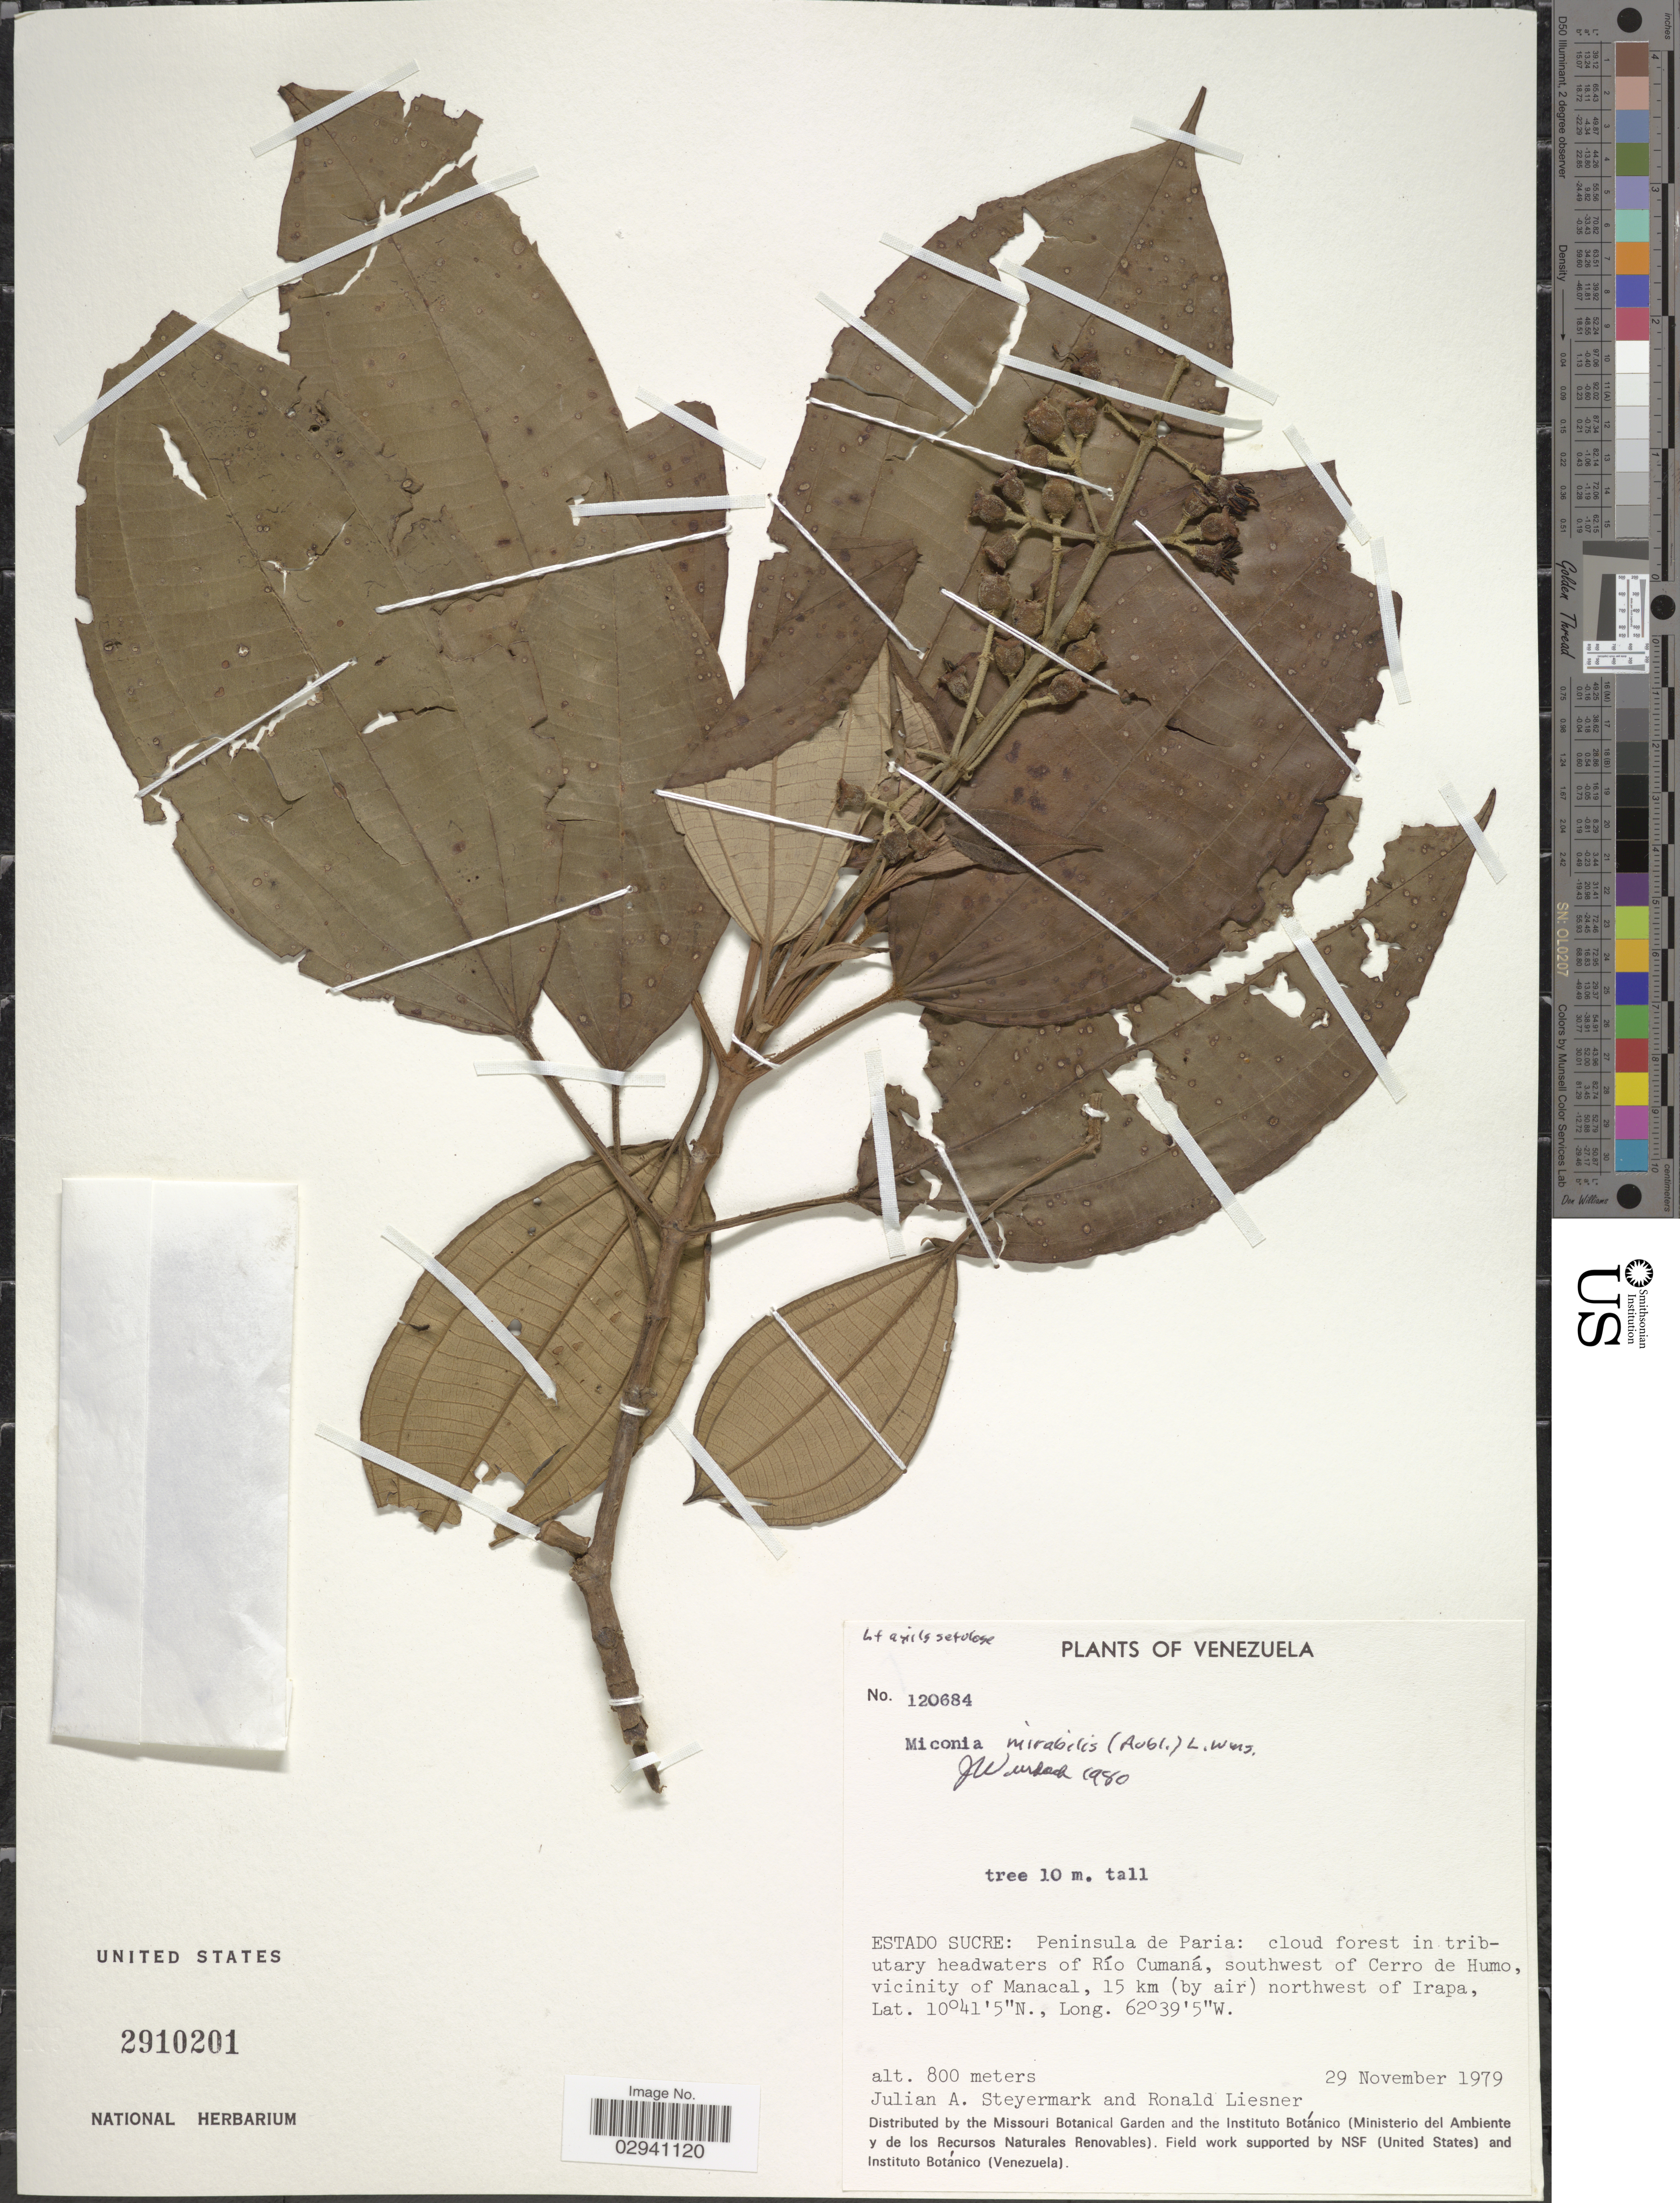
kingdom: Plantae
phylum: Tracheophyta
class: Magnoliopsida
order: Myrtales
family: Melastomataceae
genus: Miconia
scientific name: Miconia mirabilis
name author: (Aubl.) L.O. Williams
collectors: J. Steyermark & R. L. Liesner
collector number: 120684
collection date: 1979-11-29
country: Venezuela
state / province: Sucre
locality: Estado Sucre: Peninsula de Paria: cloud forest in tributary headwaters of Río Cumaná, southwest of Cerro de Humo, vicinity of Manacal, 15 km (by air) northwest of Irapa.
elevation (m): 800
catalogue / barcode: US 2910201